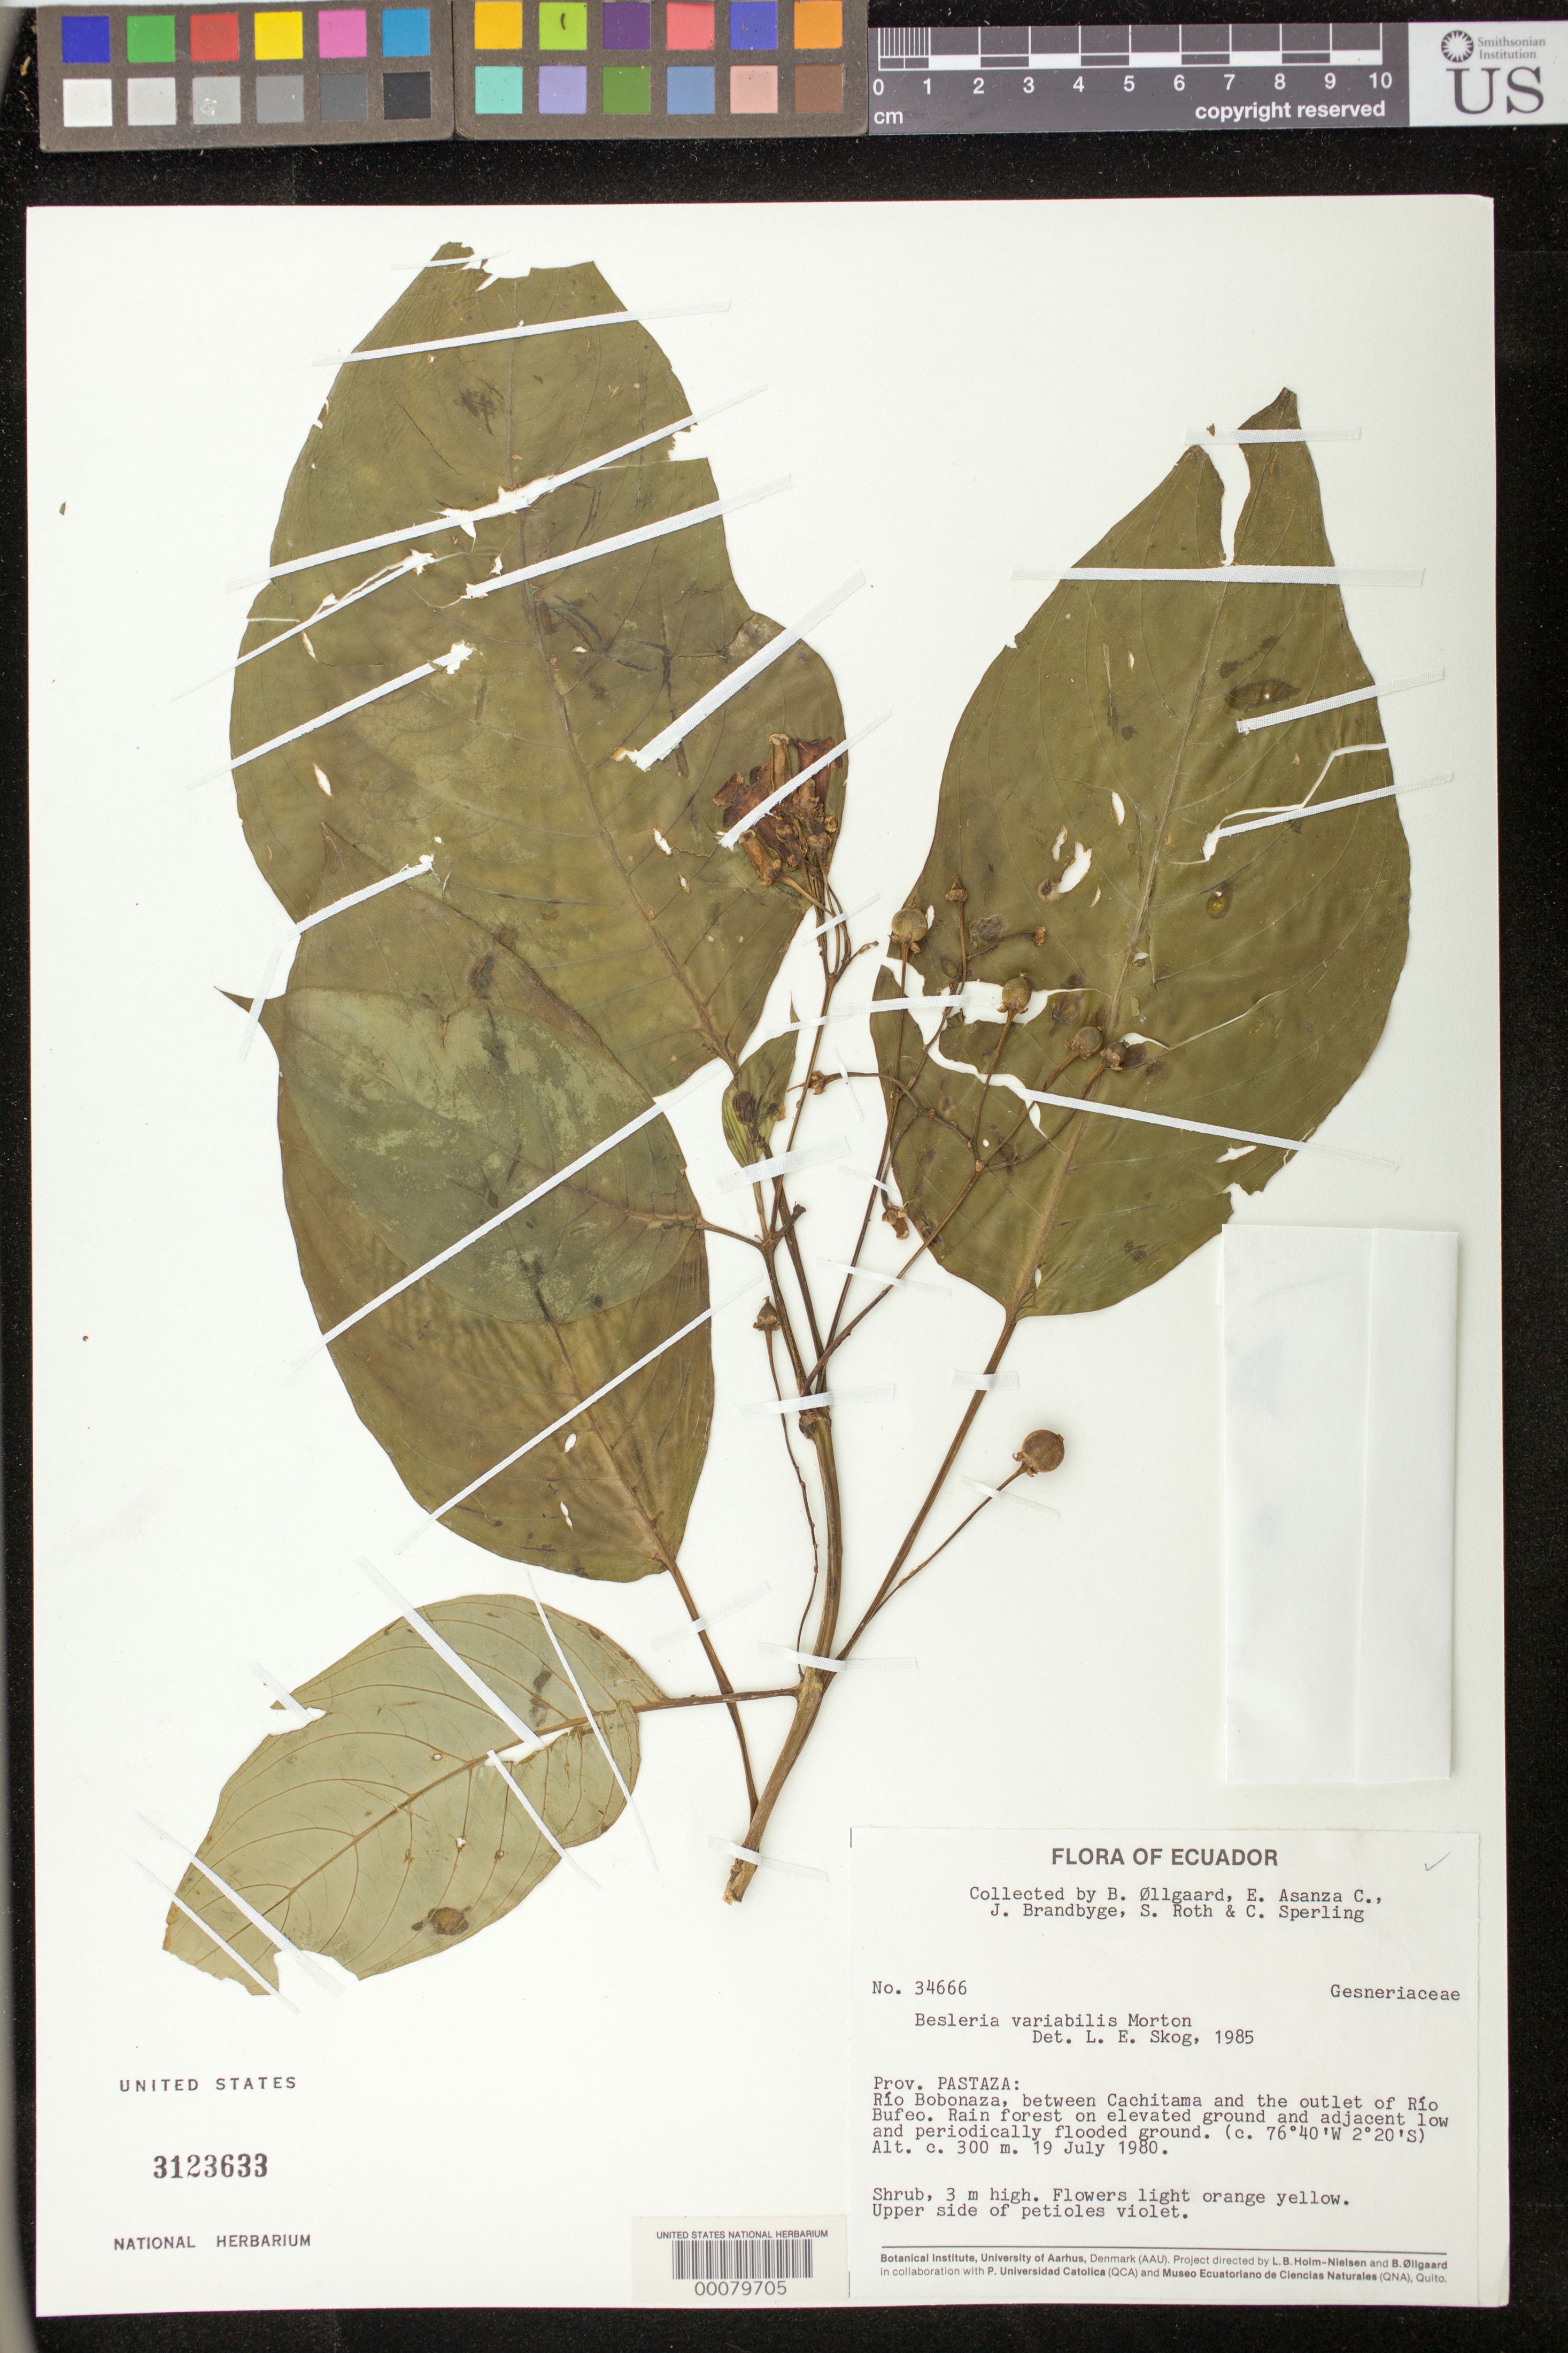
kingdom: Plantae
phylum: Tracheophyta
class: Magnoliopsida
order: Lamiales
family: Gesneriaceae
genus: Besleria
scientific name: Besleria variabilis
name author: C.V. Morton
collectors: B. Øllgaard, E. Asanza C., J. Brandbyge, S. Roth & C. Sperling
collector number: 34666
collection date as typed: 19 Jul 1980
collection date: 1980-07-19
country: Ecuador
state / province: Pastaza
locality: Rio Bobonaza, between Cachitama and the outlet of Rio Bufeo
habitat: Rain forest on elevated & nearby low & sometimes flooded ground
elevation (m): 300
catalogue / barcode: US 3123633